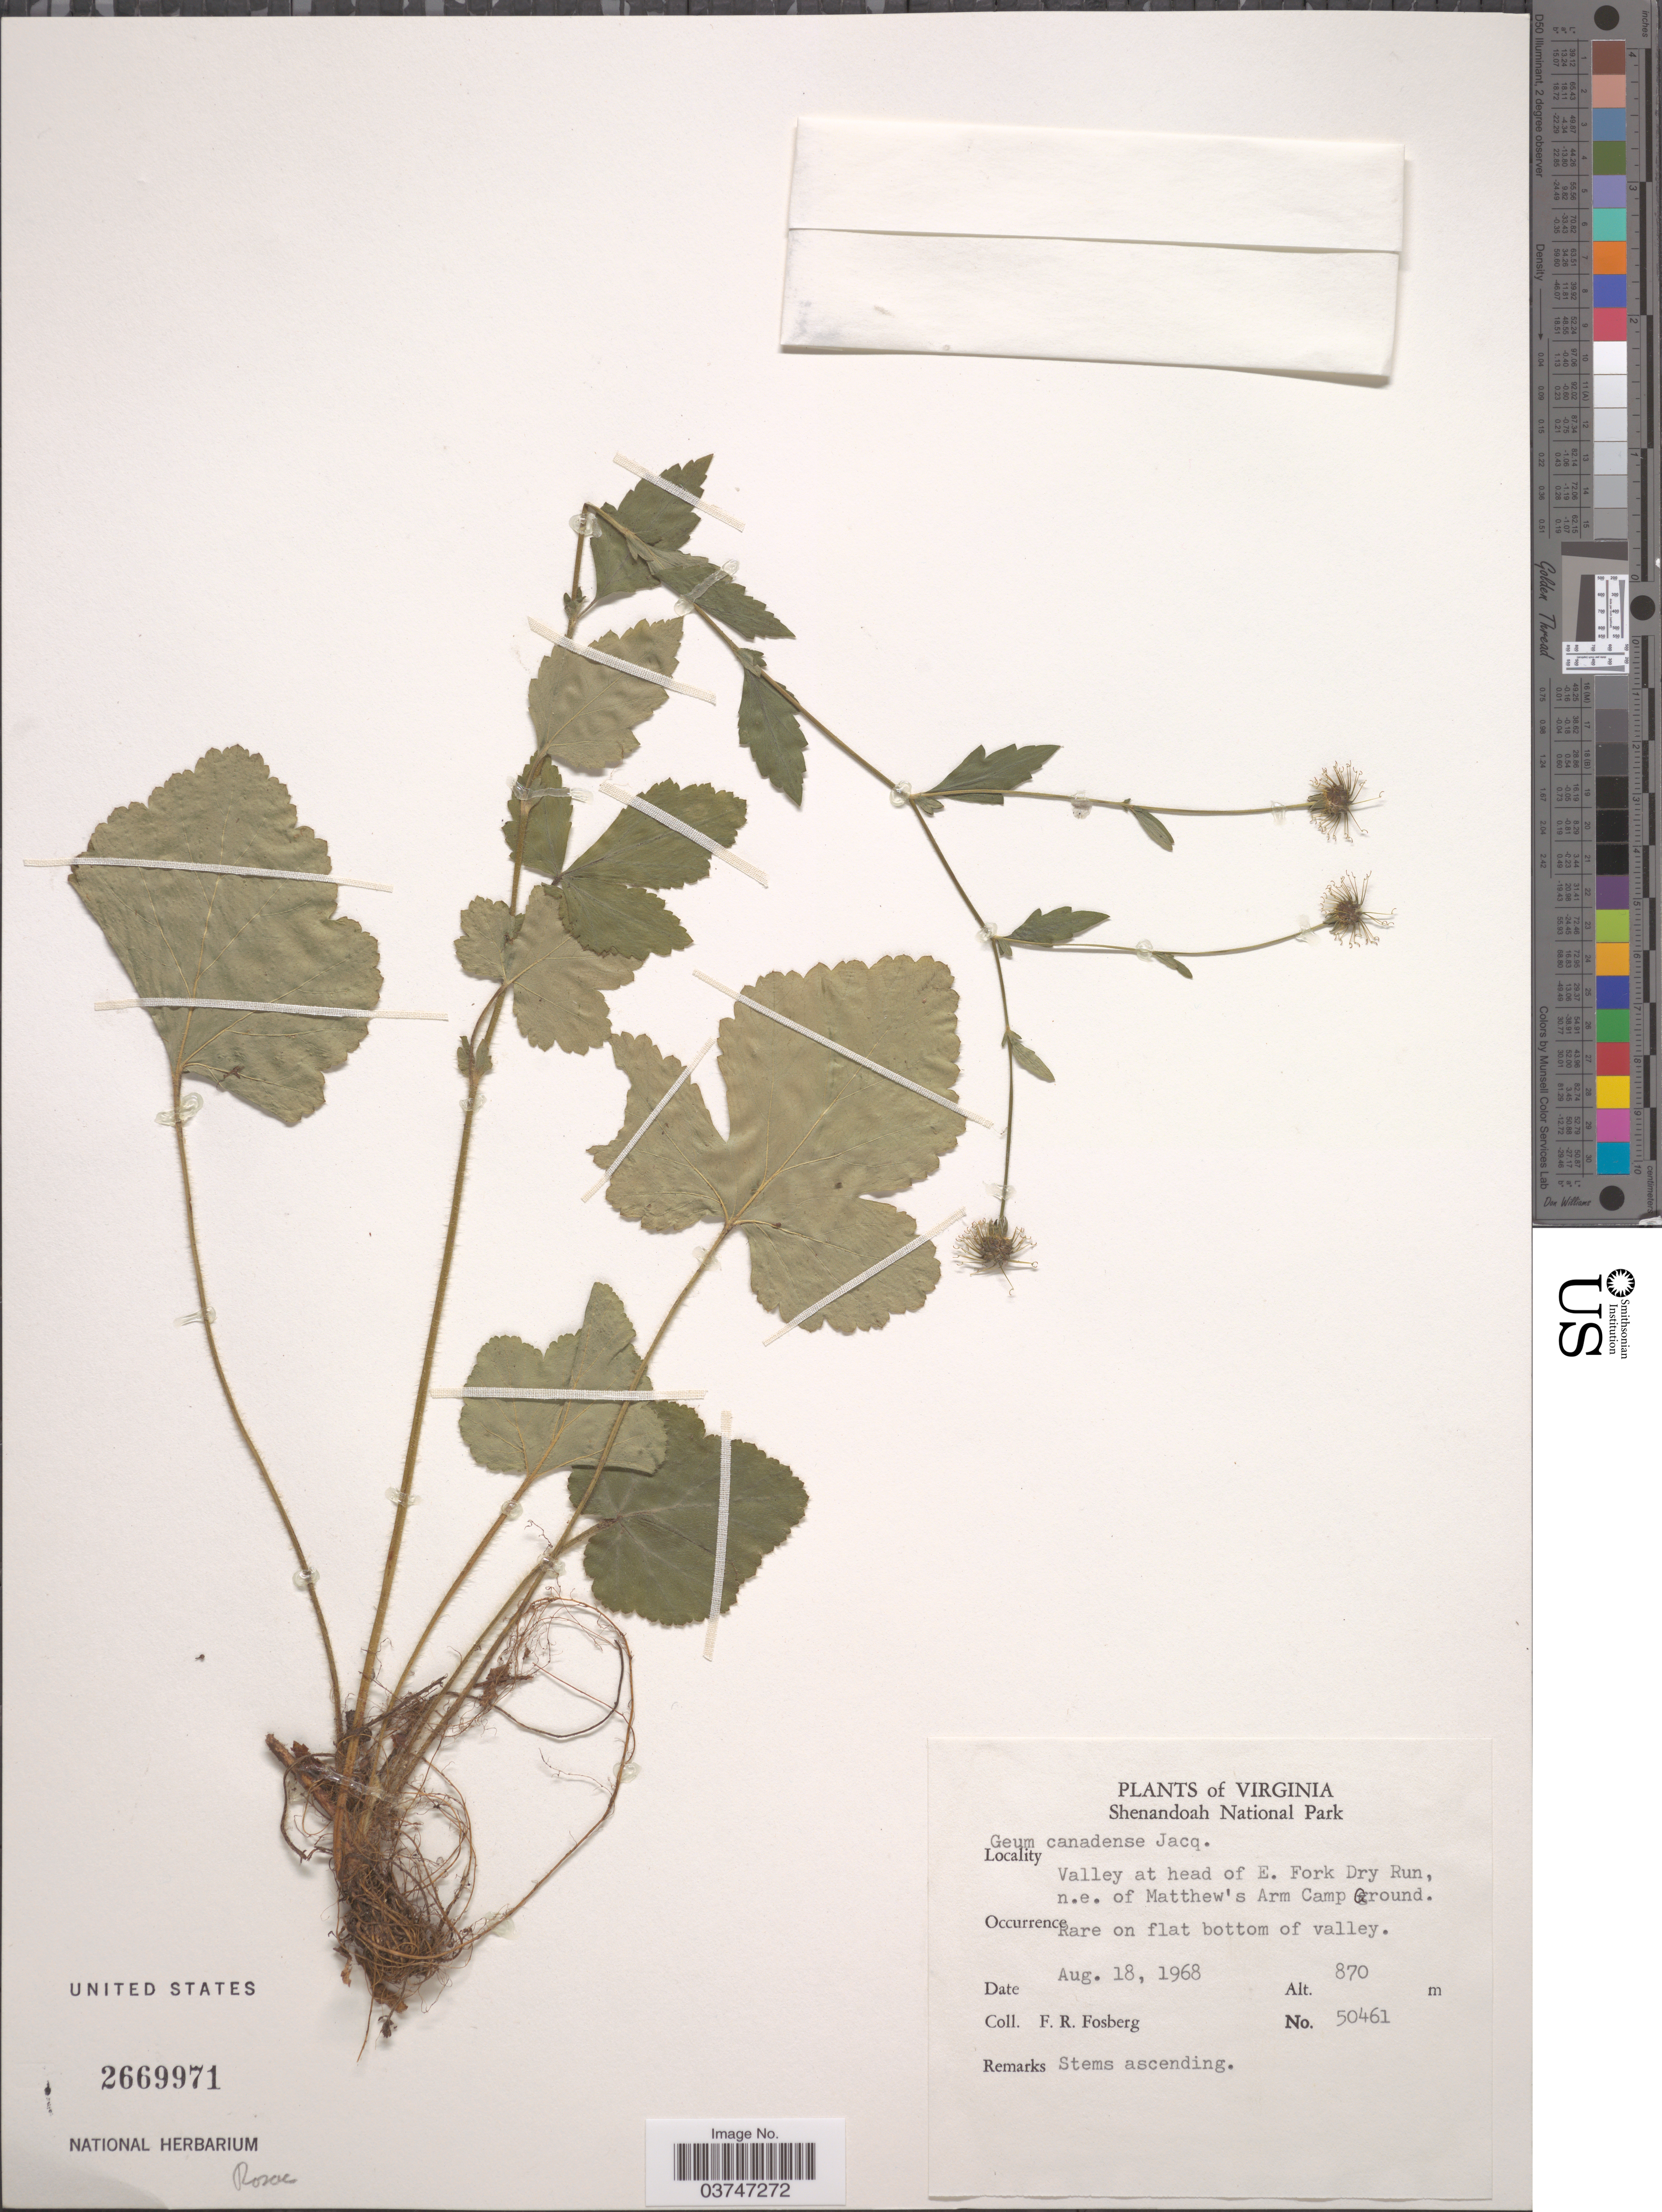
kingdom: Plantae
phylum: Tracheophyta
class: Magnoliopsida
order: Rosales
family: Rosaceae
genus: Geum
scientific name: Geum canadense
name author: Jacq.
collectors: F. R. Fosberg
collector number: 50461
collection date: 1968-08-18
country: United States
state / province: Virginia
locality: Shenandoah National Park. Valley at head of E. Fork Dry Run, n.e. of Matthew's Arm Camp Ground.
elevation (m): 870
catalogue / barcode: US 2669971